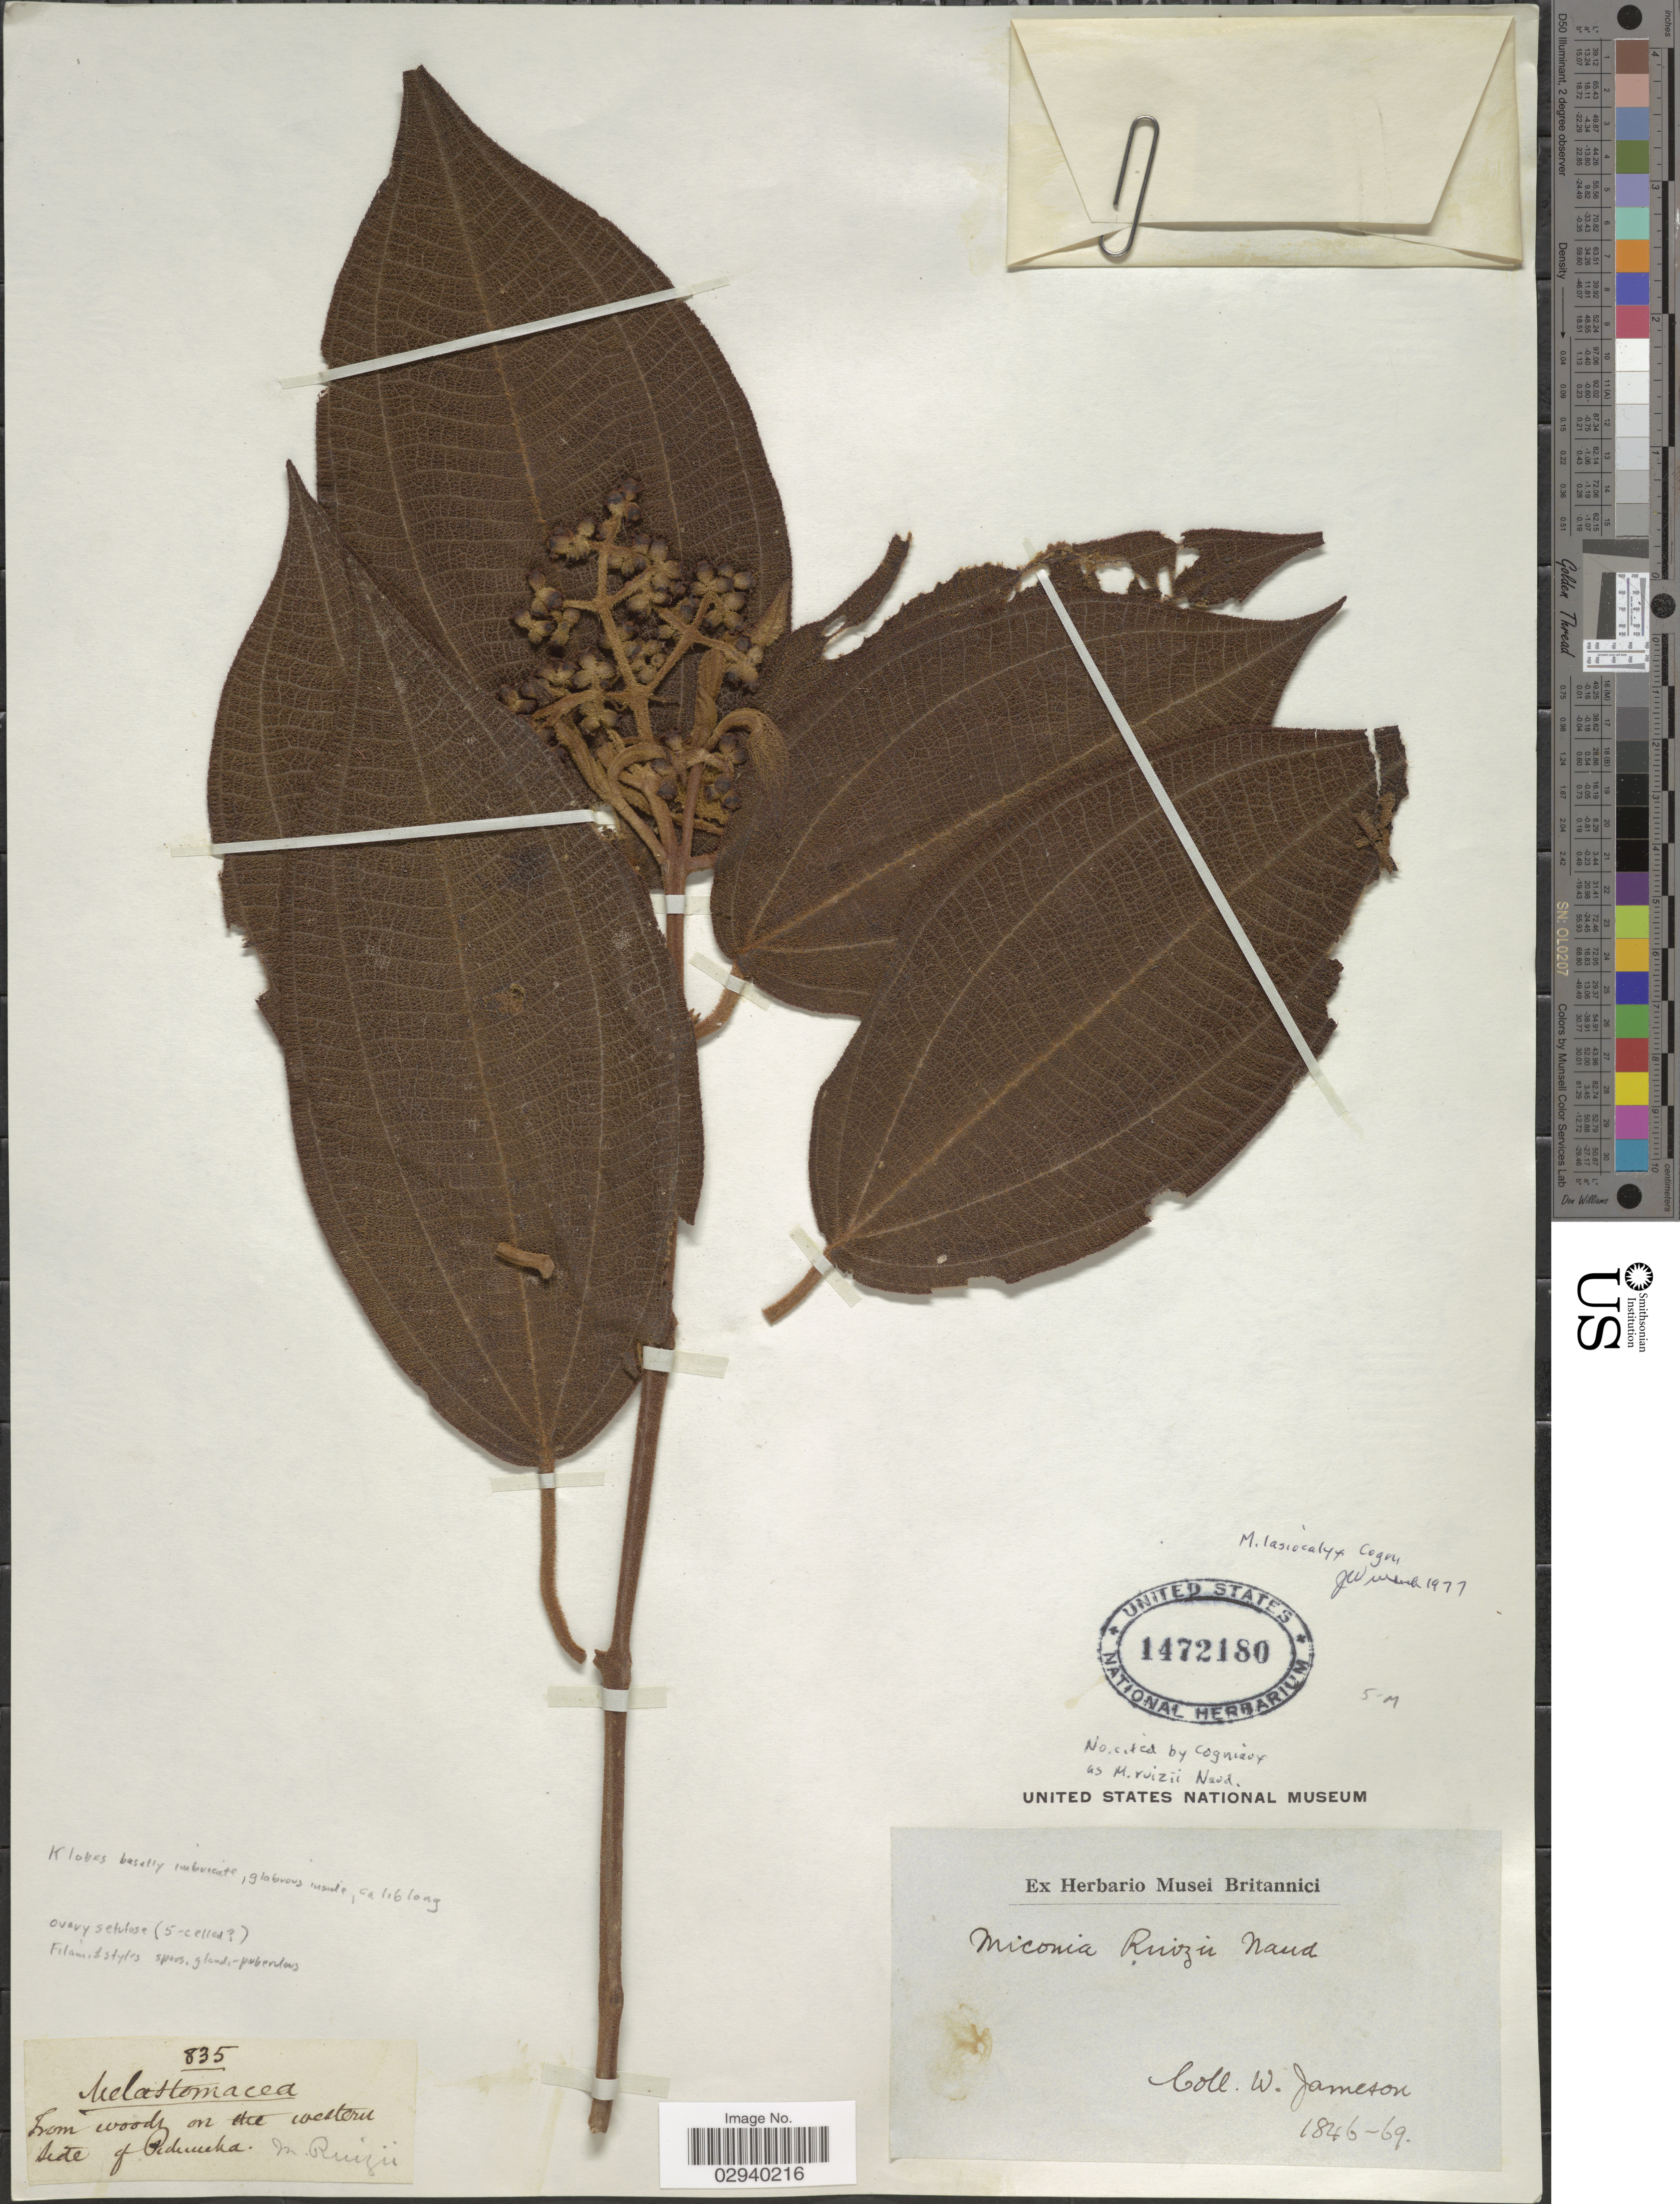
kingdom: Plantae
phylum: Tracheophyta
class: Magnoliopsida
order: Myrtales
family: Melastomataceae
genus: Miconia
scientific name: Miconia lasiocalyx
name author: Cogn.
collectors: W. Jameson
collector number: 835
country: Ecuador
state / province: Pichincha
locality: From woody on the western side of Pichincha.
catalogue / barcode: US 1472180